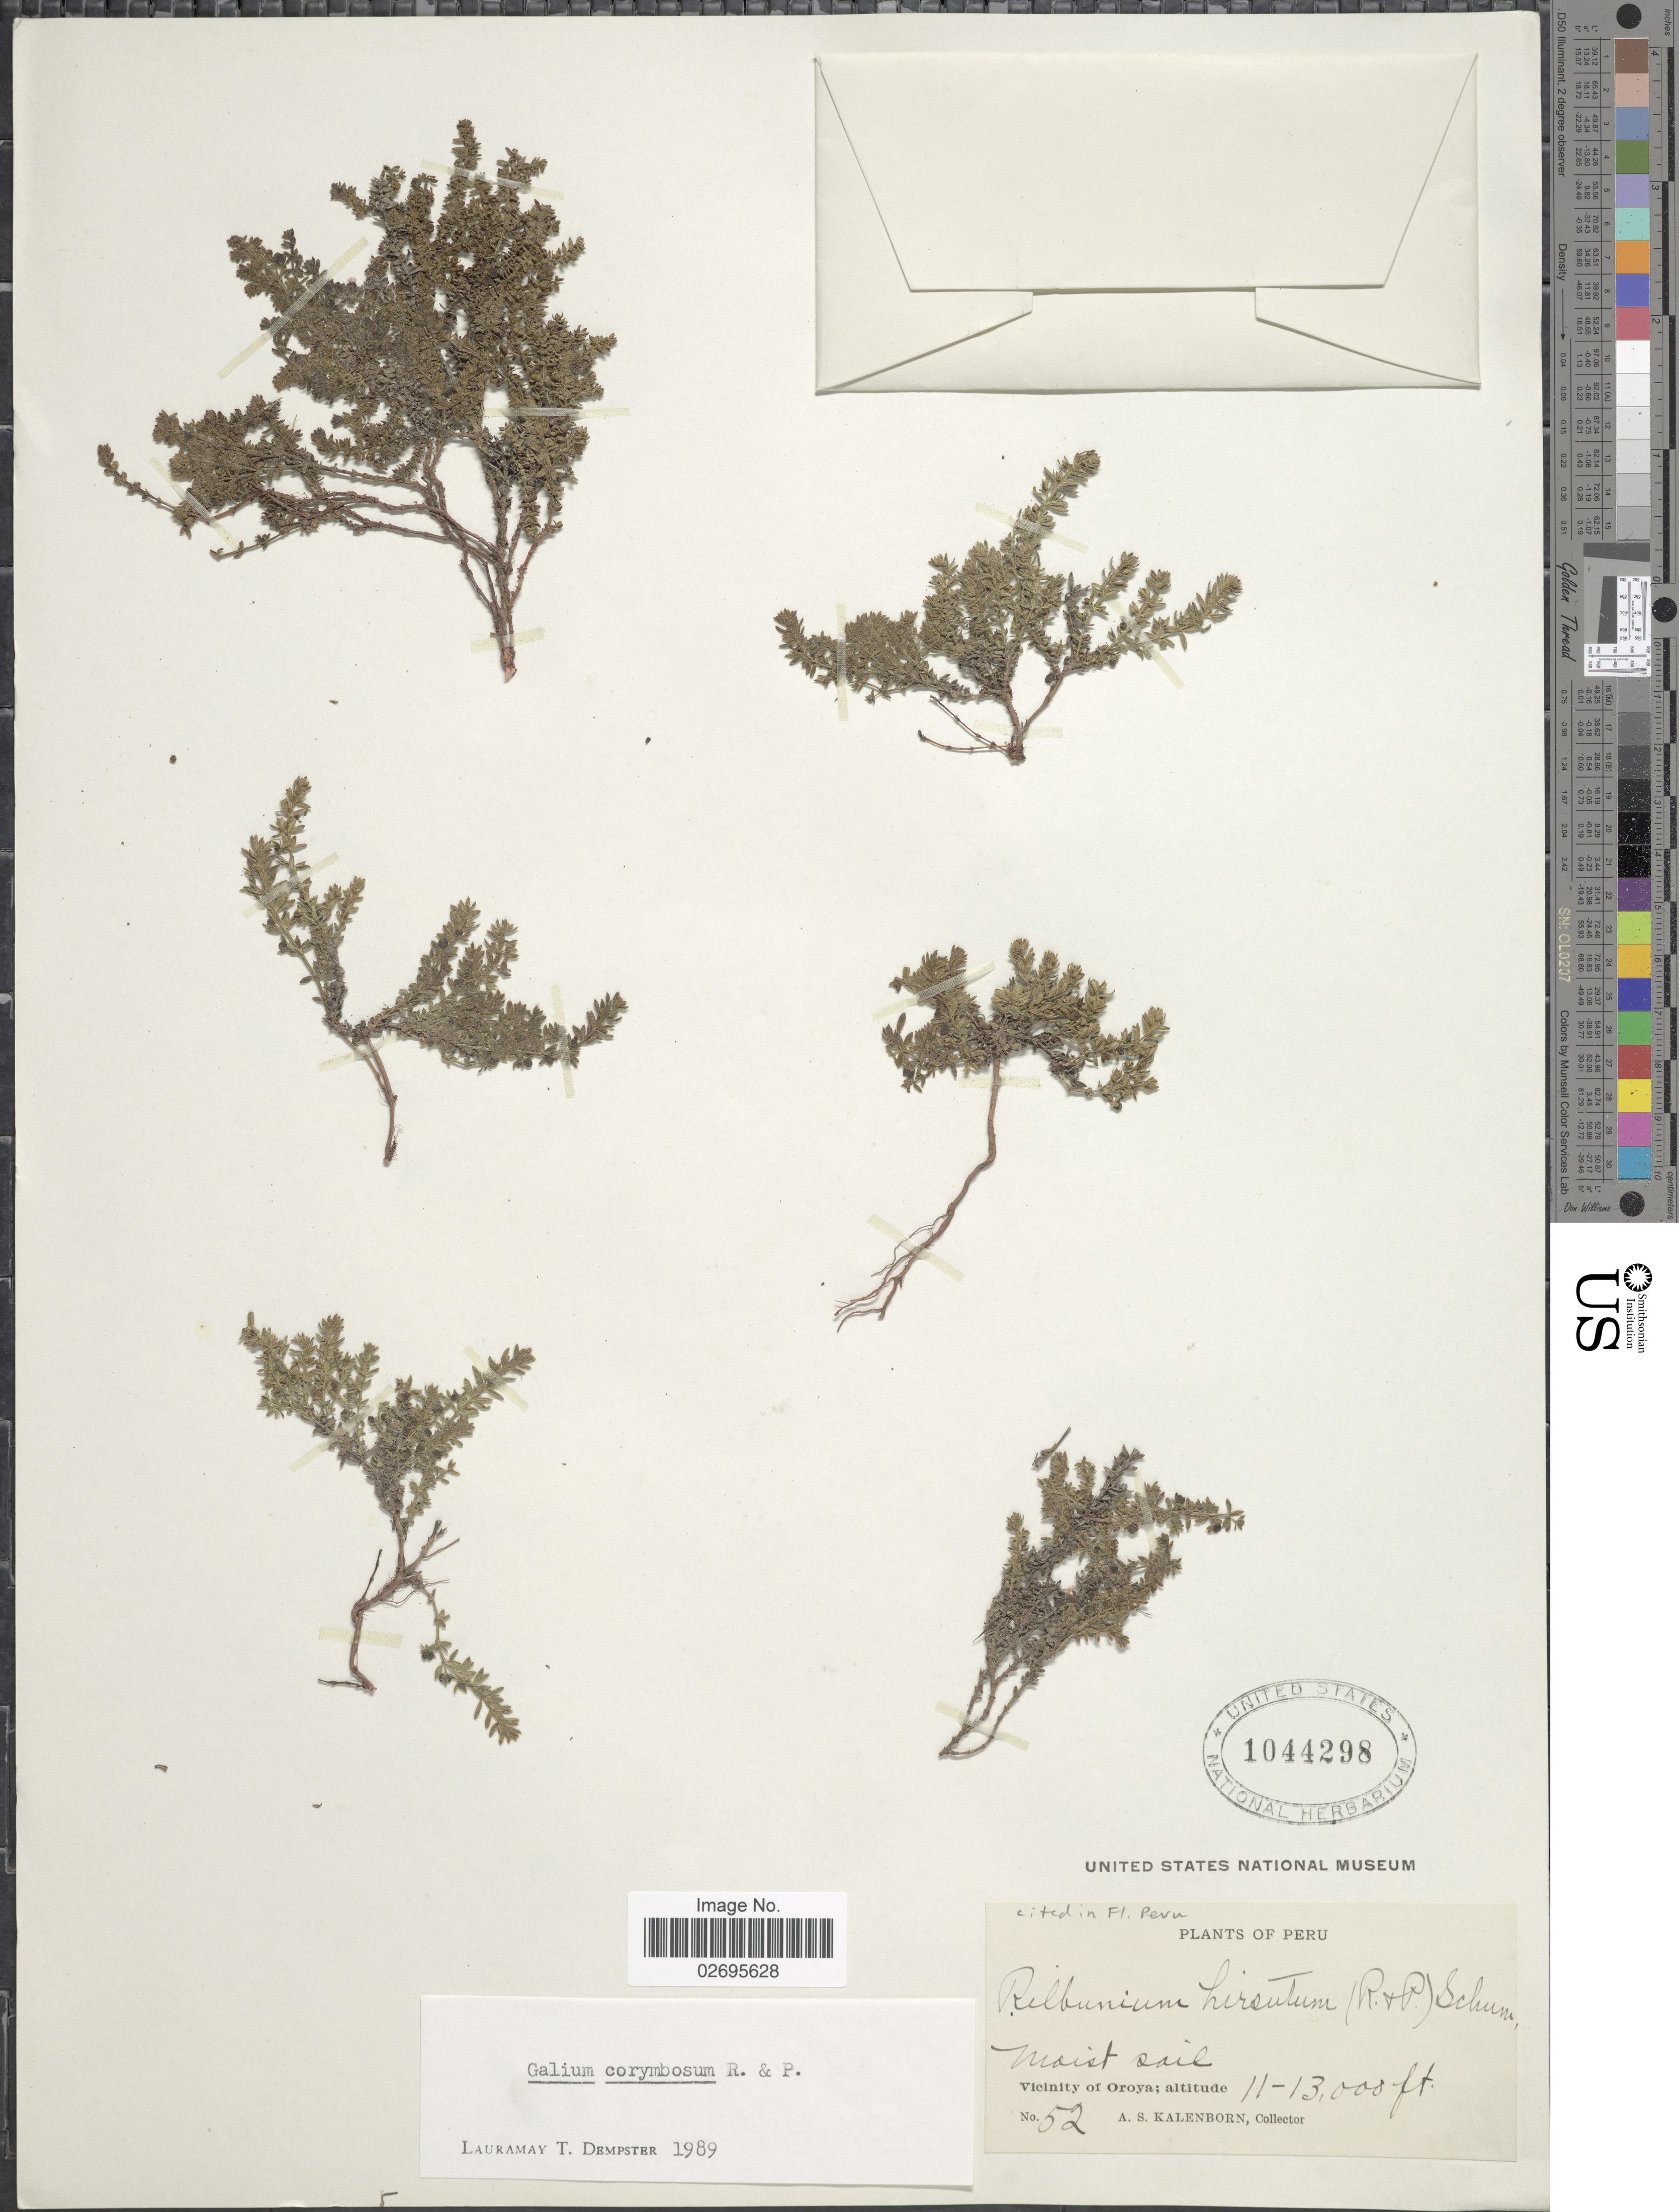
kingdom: Plantae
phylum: Tracheophyta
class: Magnoliopsida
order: Gentianales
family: Rubiaceae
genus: Galium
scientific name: Galium corymbosum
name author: Ruiz & Pav.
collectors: A. Kalenborn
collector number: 52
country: Peru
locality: Moist soil, Vicinity of Oroya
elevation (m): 3353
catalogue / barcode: US 1044298